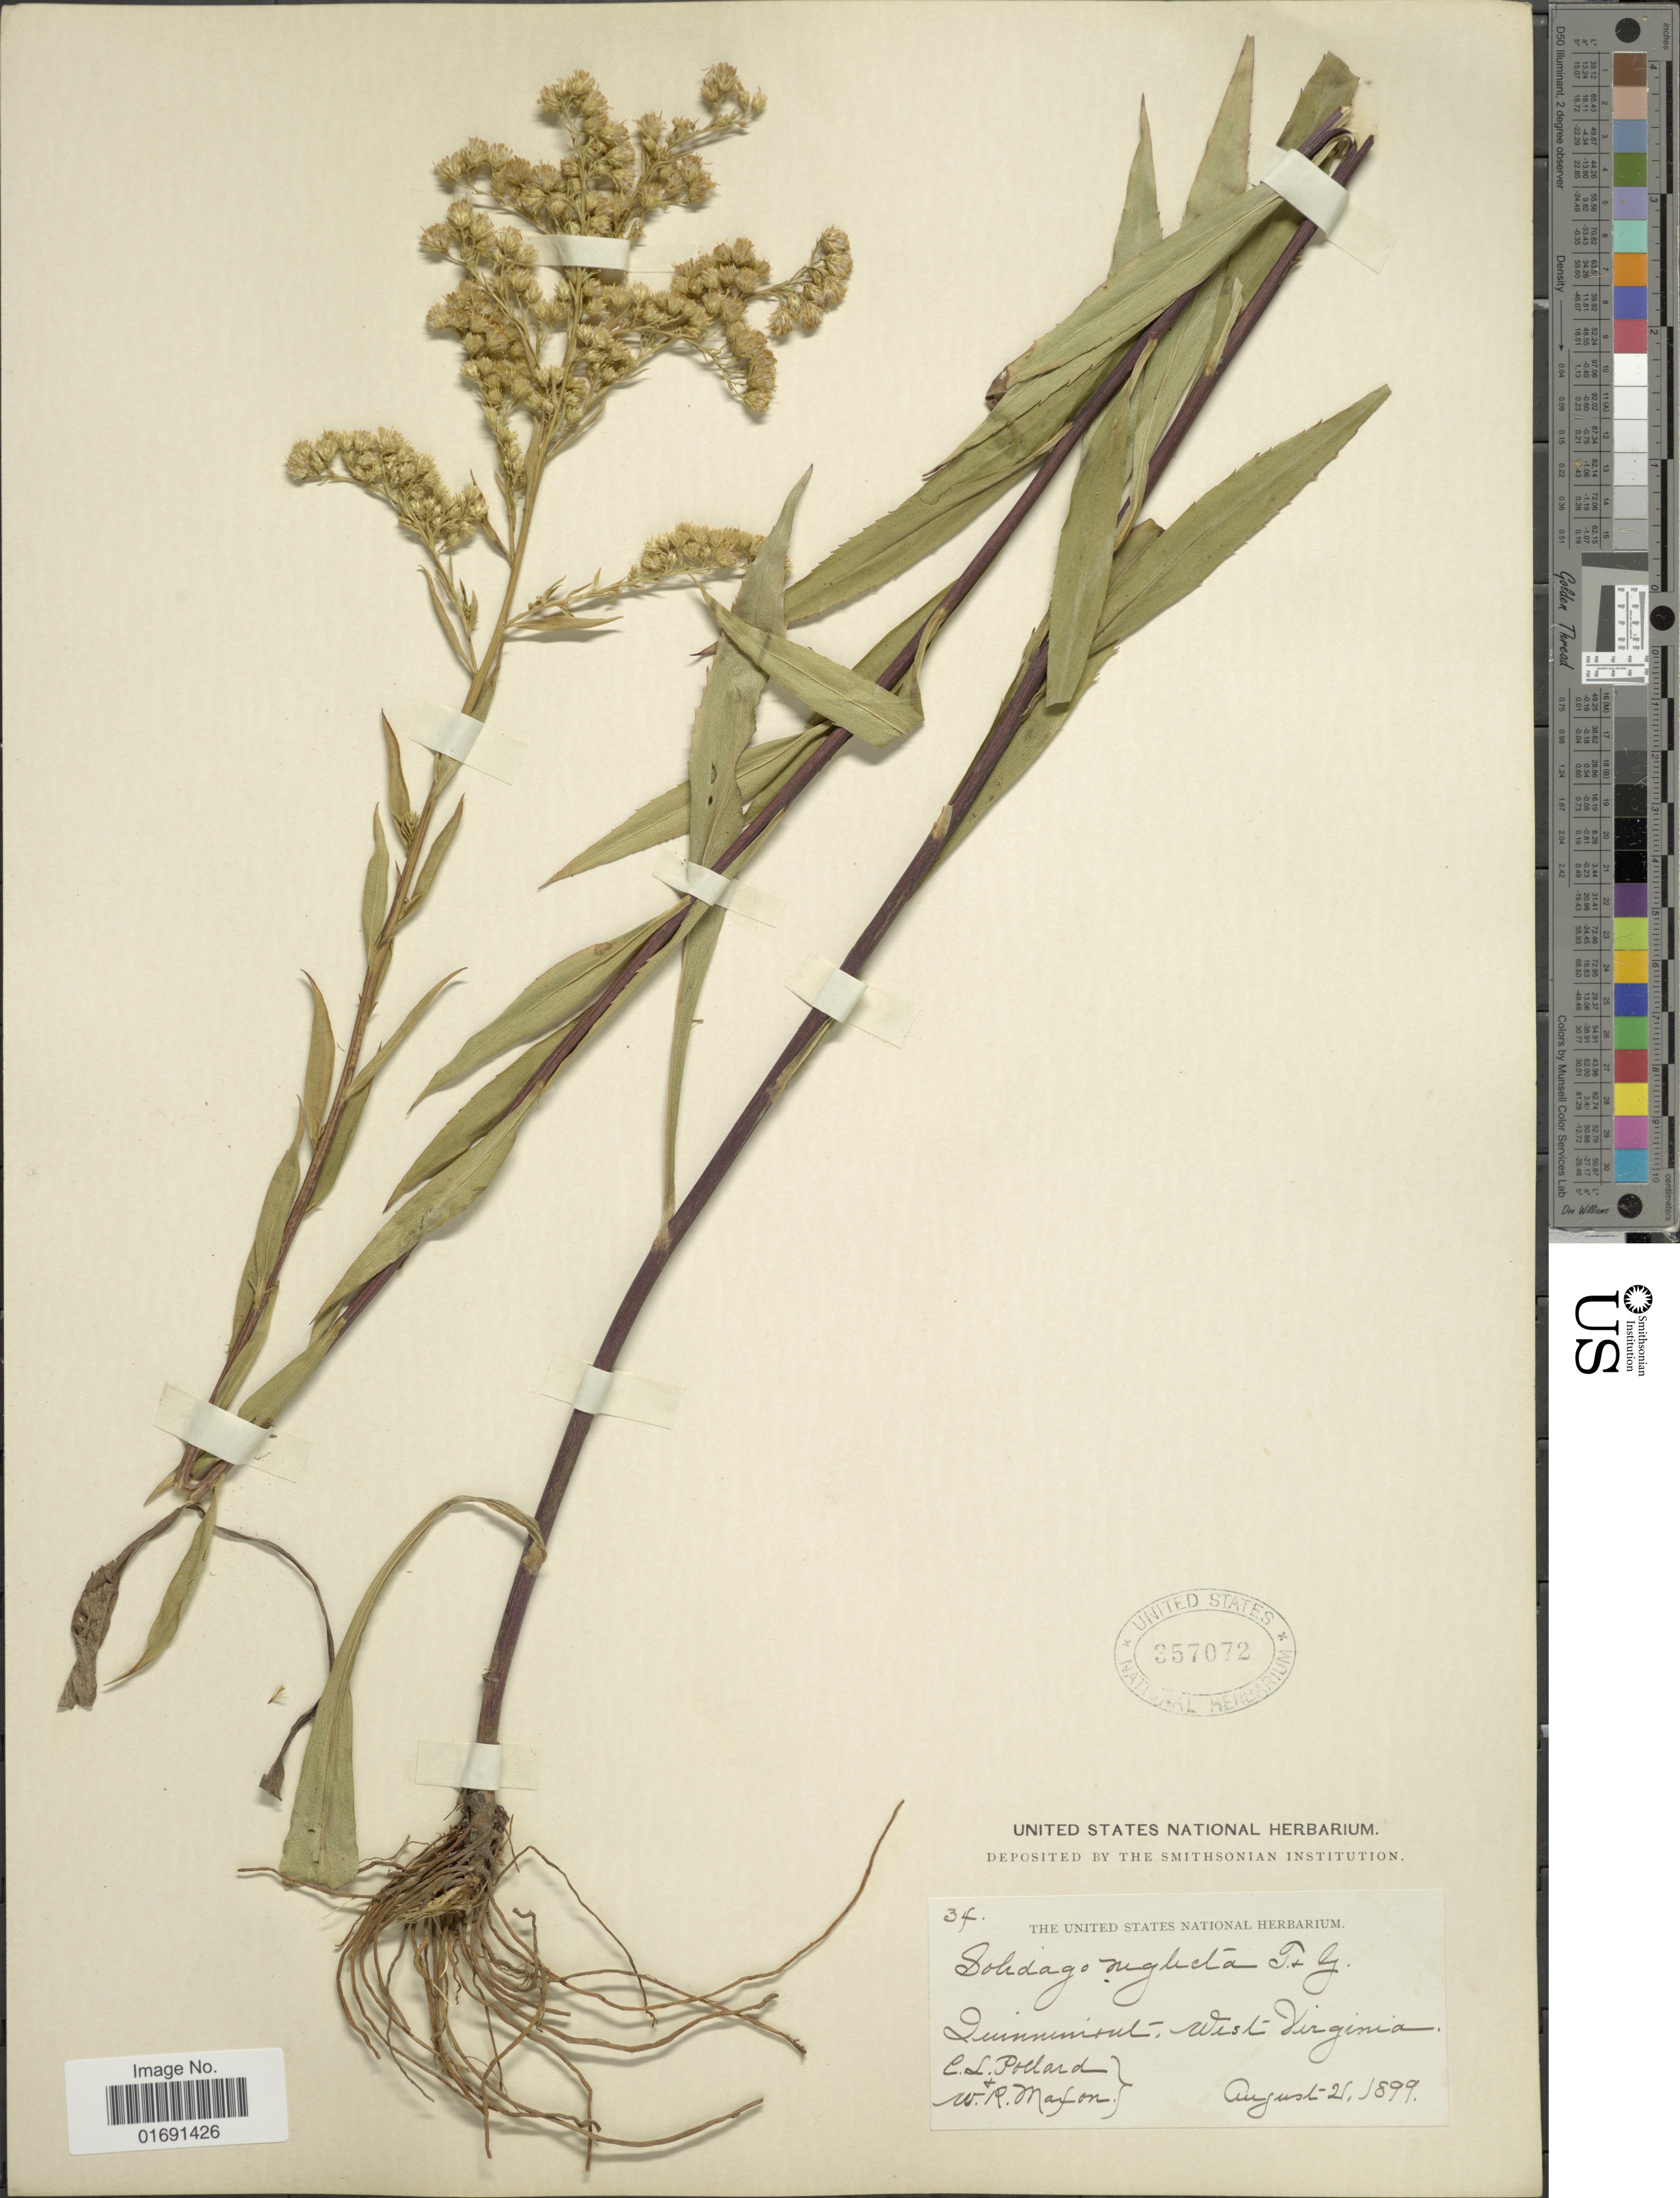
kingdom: Plantae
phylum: Tracheophyta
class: Magnoliopsida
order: Asterales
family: Asteraceae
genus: Solidago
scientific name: Solidago uniligulata var. neglecta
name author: Fernald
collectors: C. L. Pollard & W. R. Maxon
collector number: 34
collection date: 1899-08-21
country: United States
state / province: West Virginia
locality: Quinnimont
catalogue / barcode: US 357072